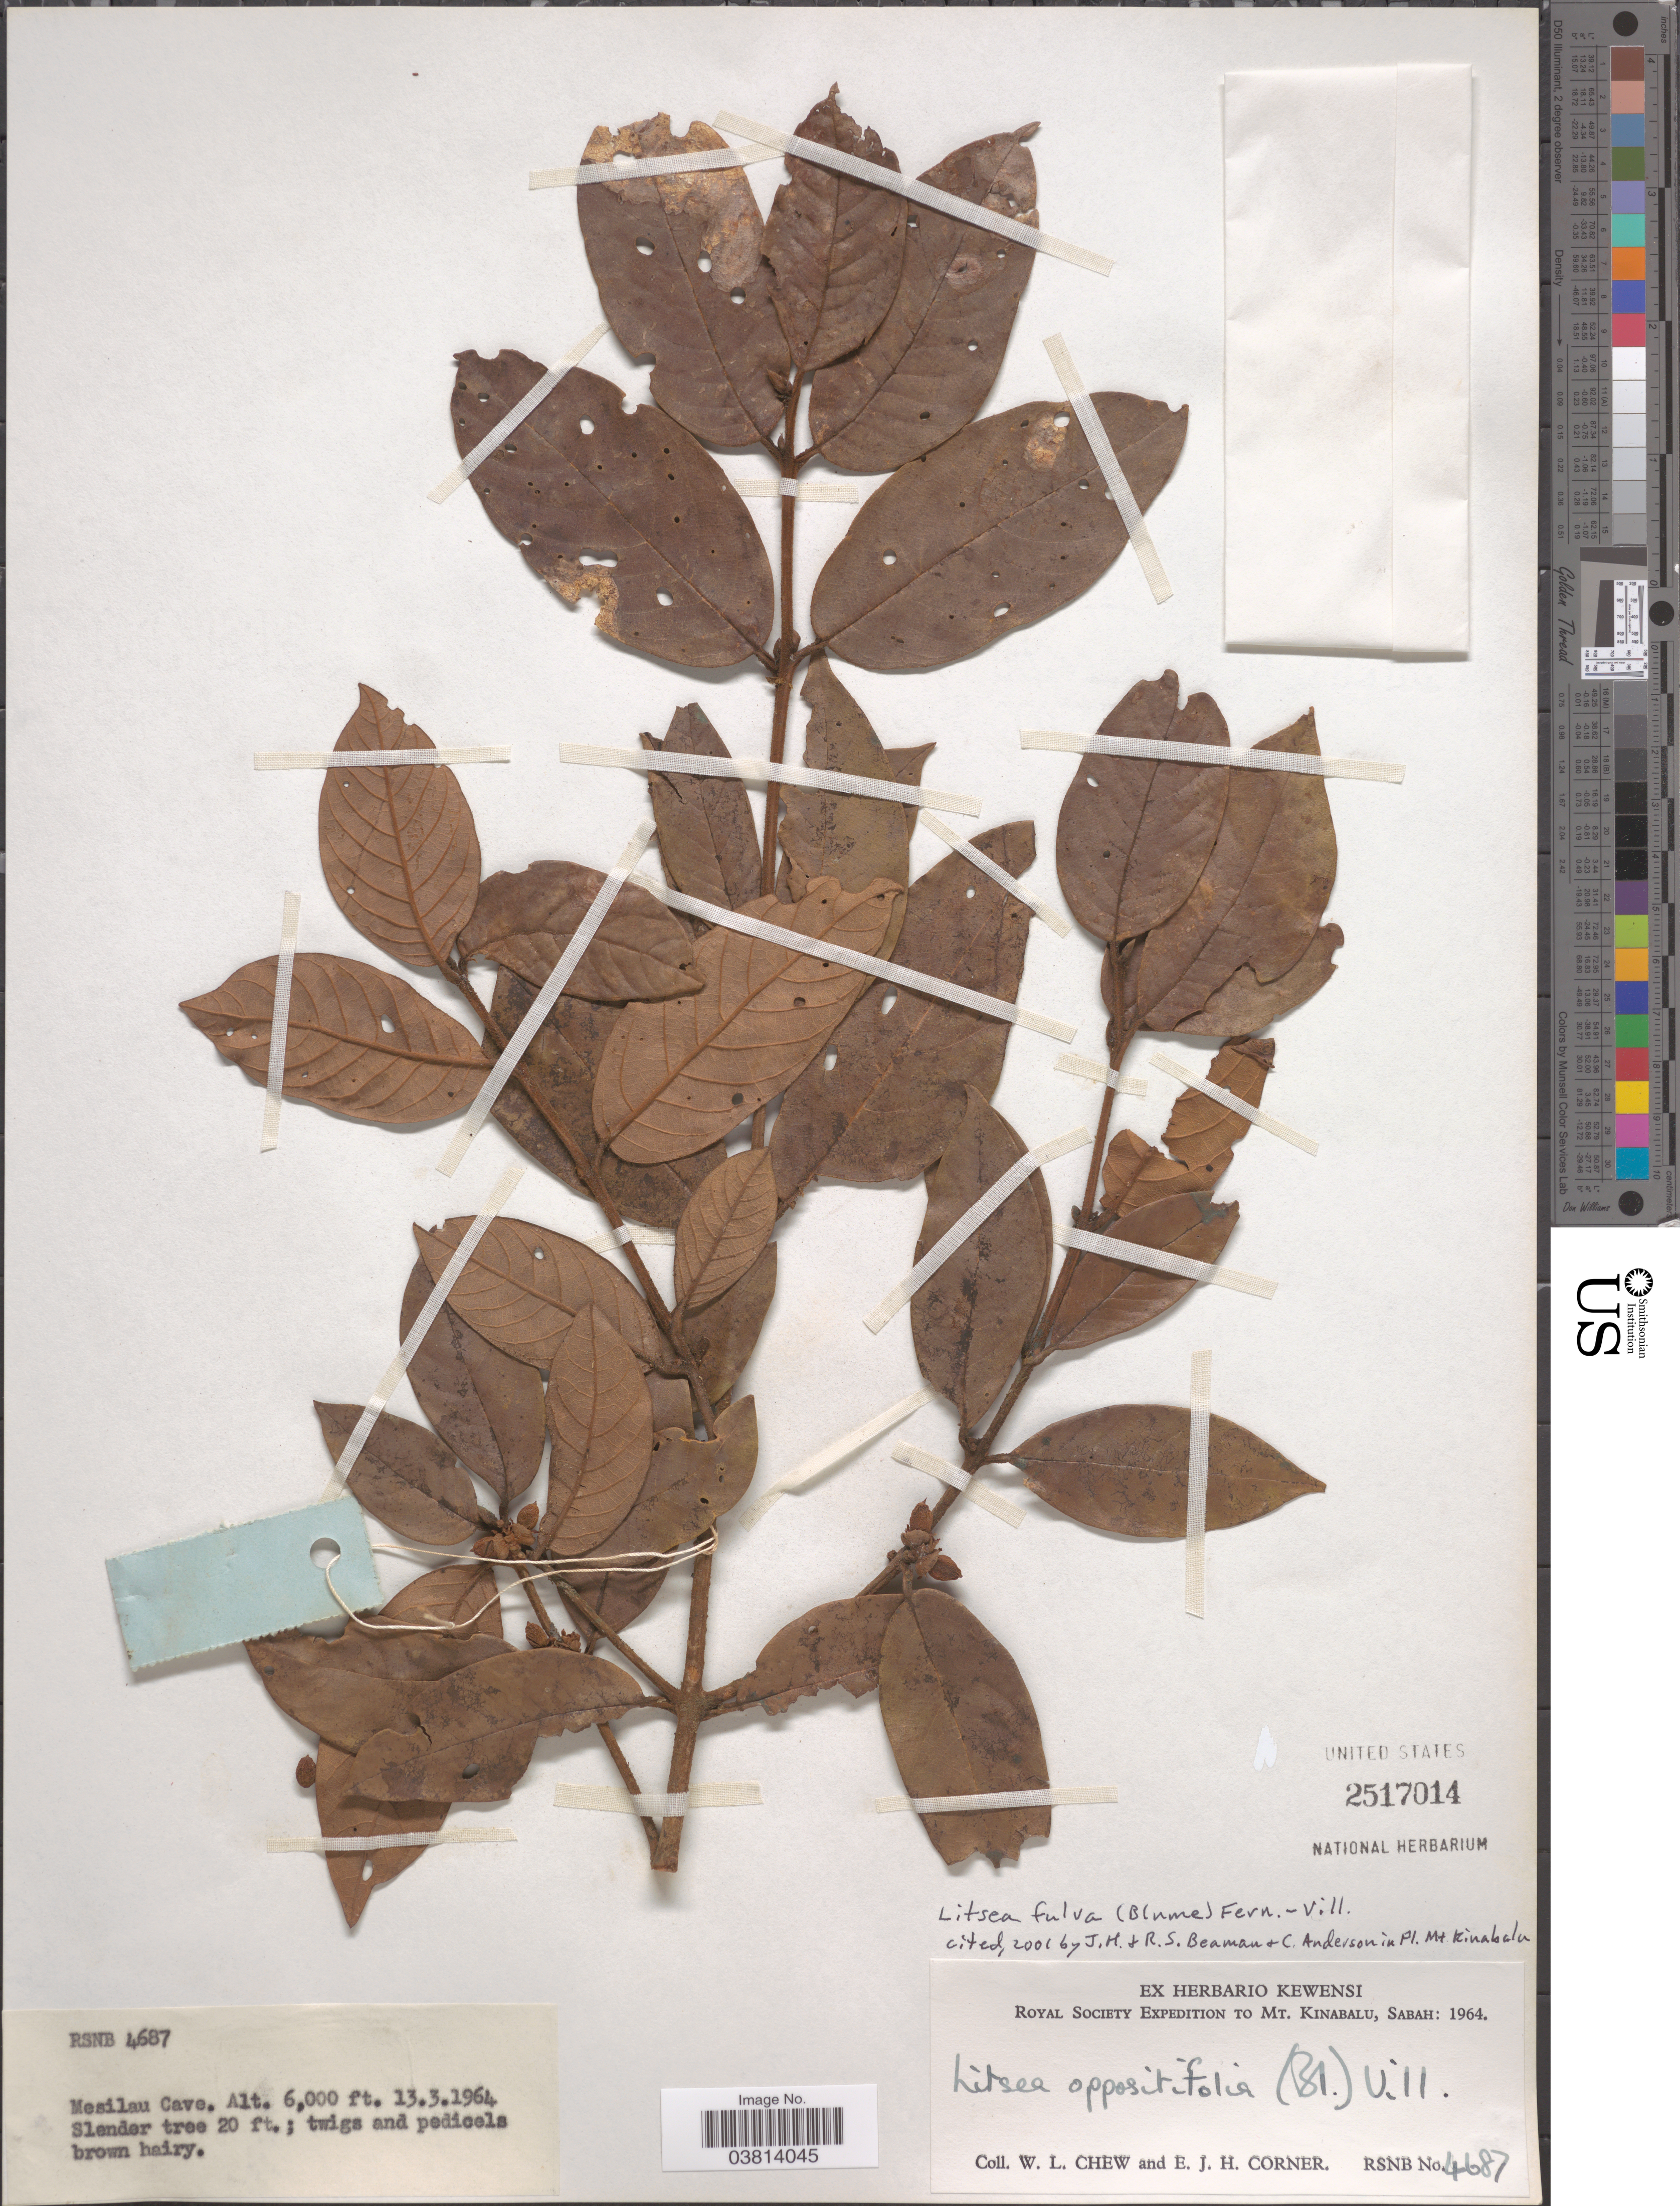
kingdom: Plantae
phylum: Tracheophyta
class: Magnoliopsida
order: Laurales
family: Lauraceae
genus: Litsea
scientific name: Litsea fulva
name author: (Blume) Fern.-Vill.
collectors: W. Chew & E. Corner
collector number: RSNB4687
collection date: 1964-03-13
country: Malaysia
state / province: Sabah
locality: Mesilau Cave. Mt. Kinabalu.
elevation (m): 1829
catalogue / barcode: US 2517014